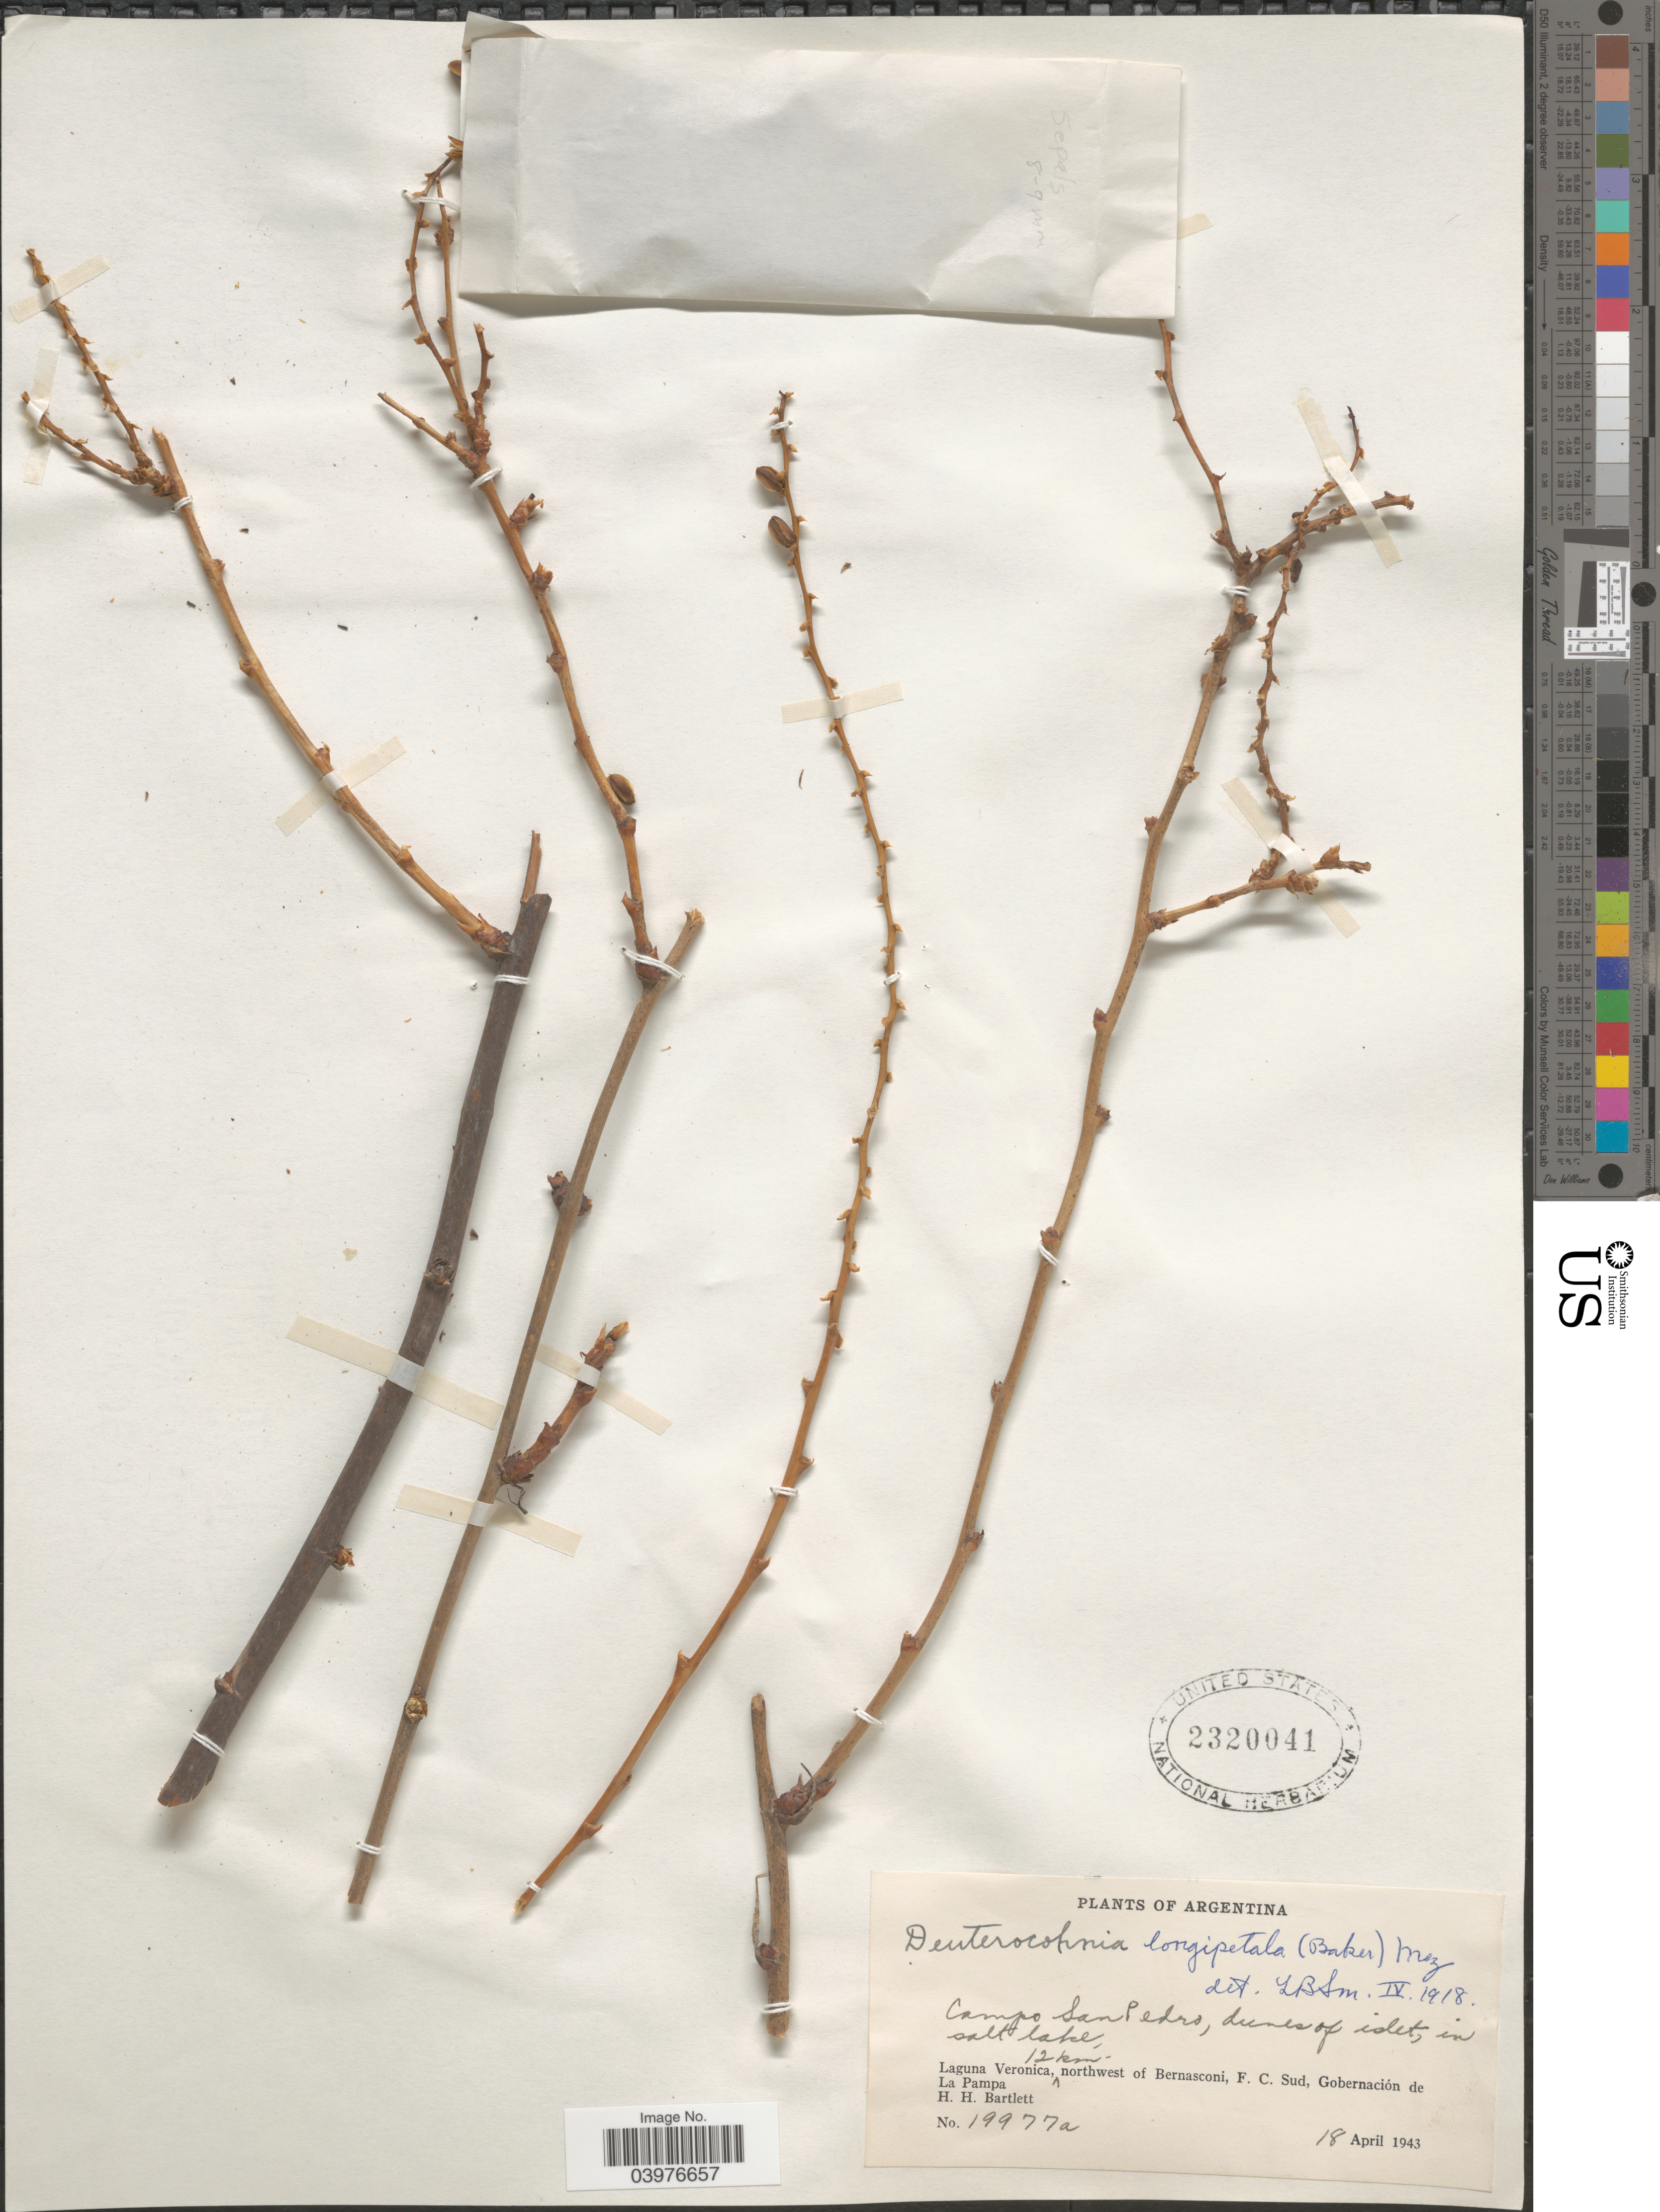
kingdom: Plantae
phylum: Tracheophyta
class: Liliopsida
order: Poales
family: Bromeliaceae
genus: Deuterocohnia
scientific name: Deuterocohnia longipetala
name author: (Baker) Mez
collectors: H. H. Bartlett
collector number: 19977a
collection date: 1943-04-18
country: Argentina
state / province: La Pampa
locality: Camp San Pedro, dunes of islet, in salt lake. Laguna Veronica, 12 km northwest of Bernasconi, F. C. Sud, Gobernación de La Pampa.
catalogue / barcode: US 2320041